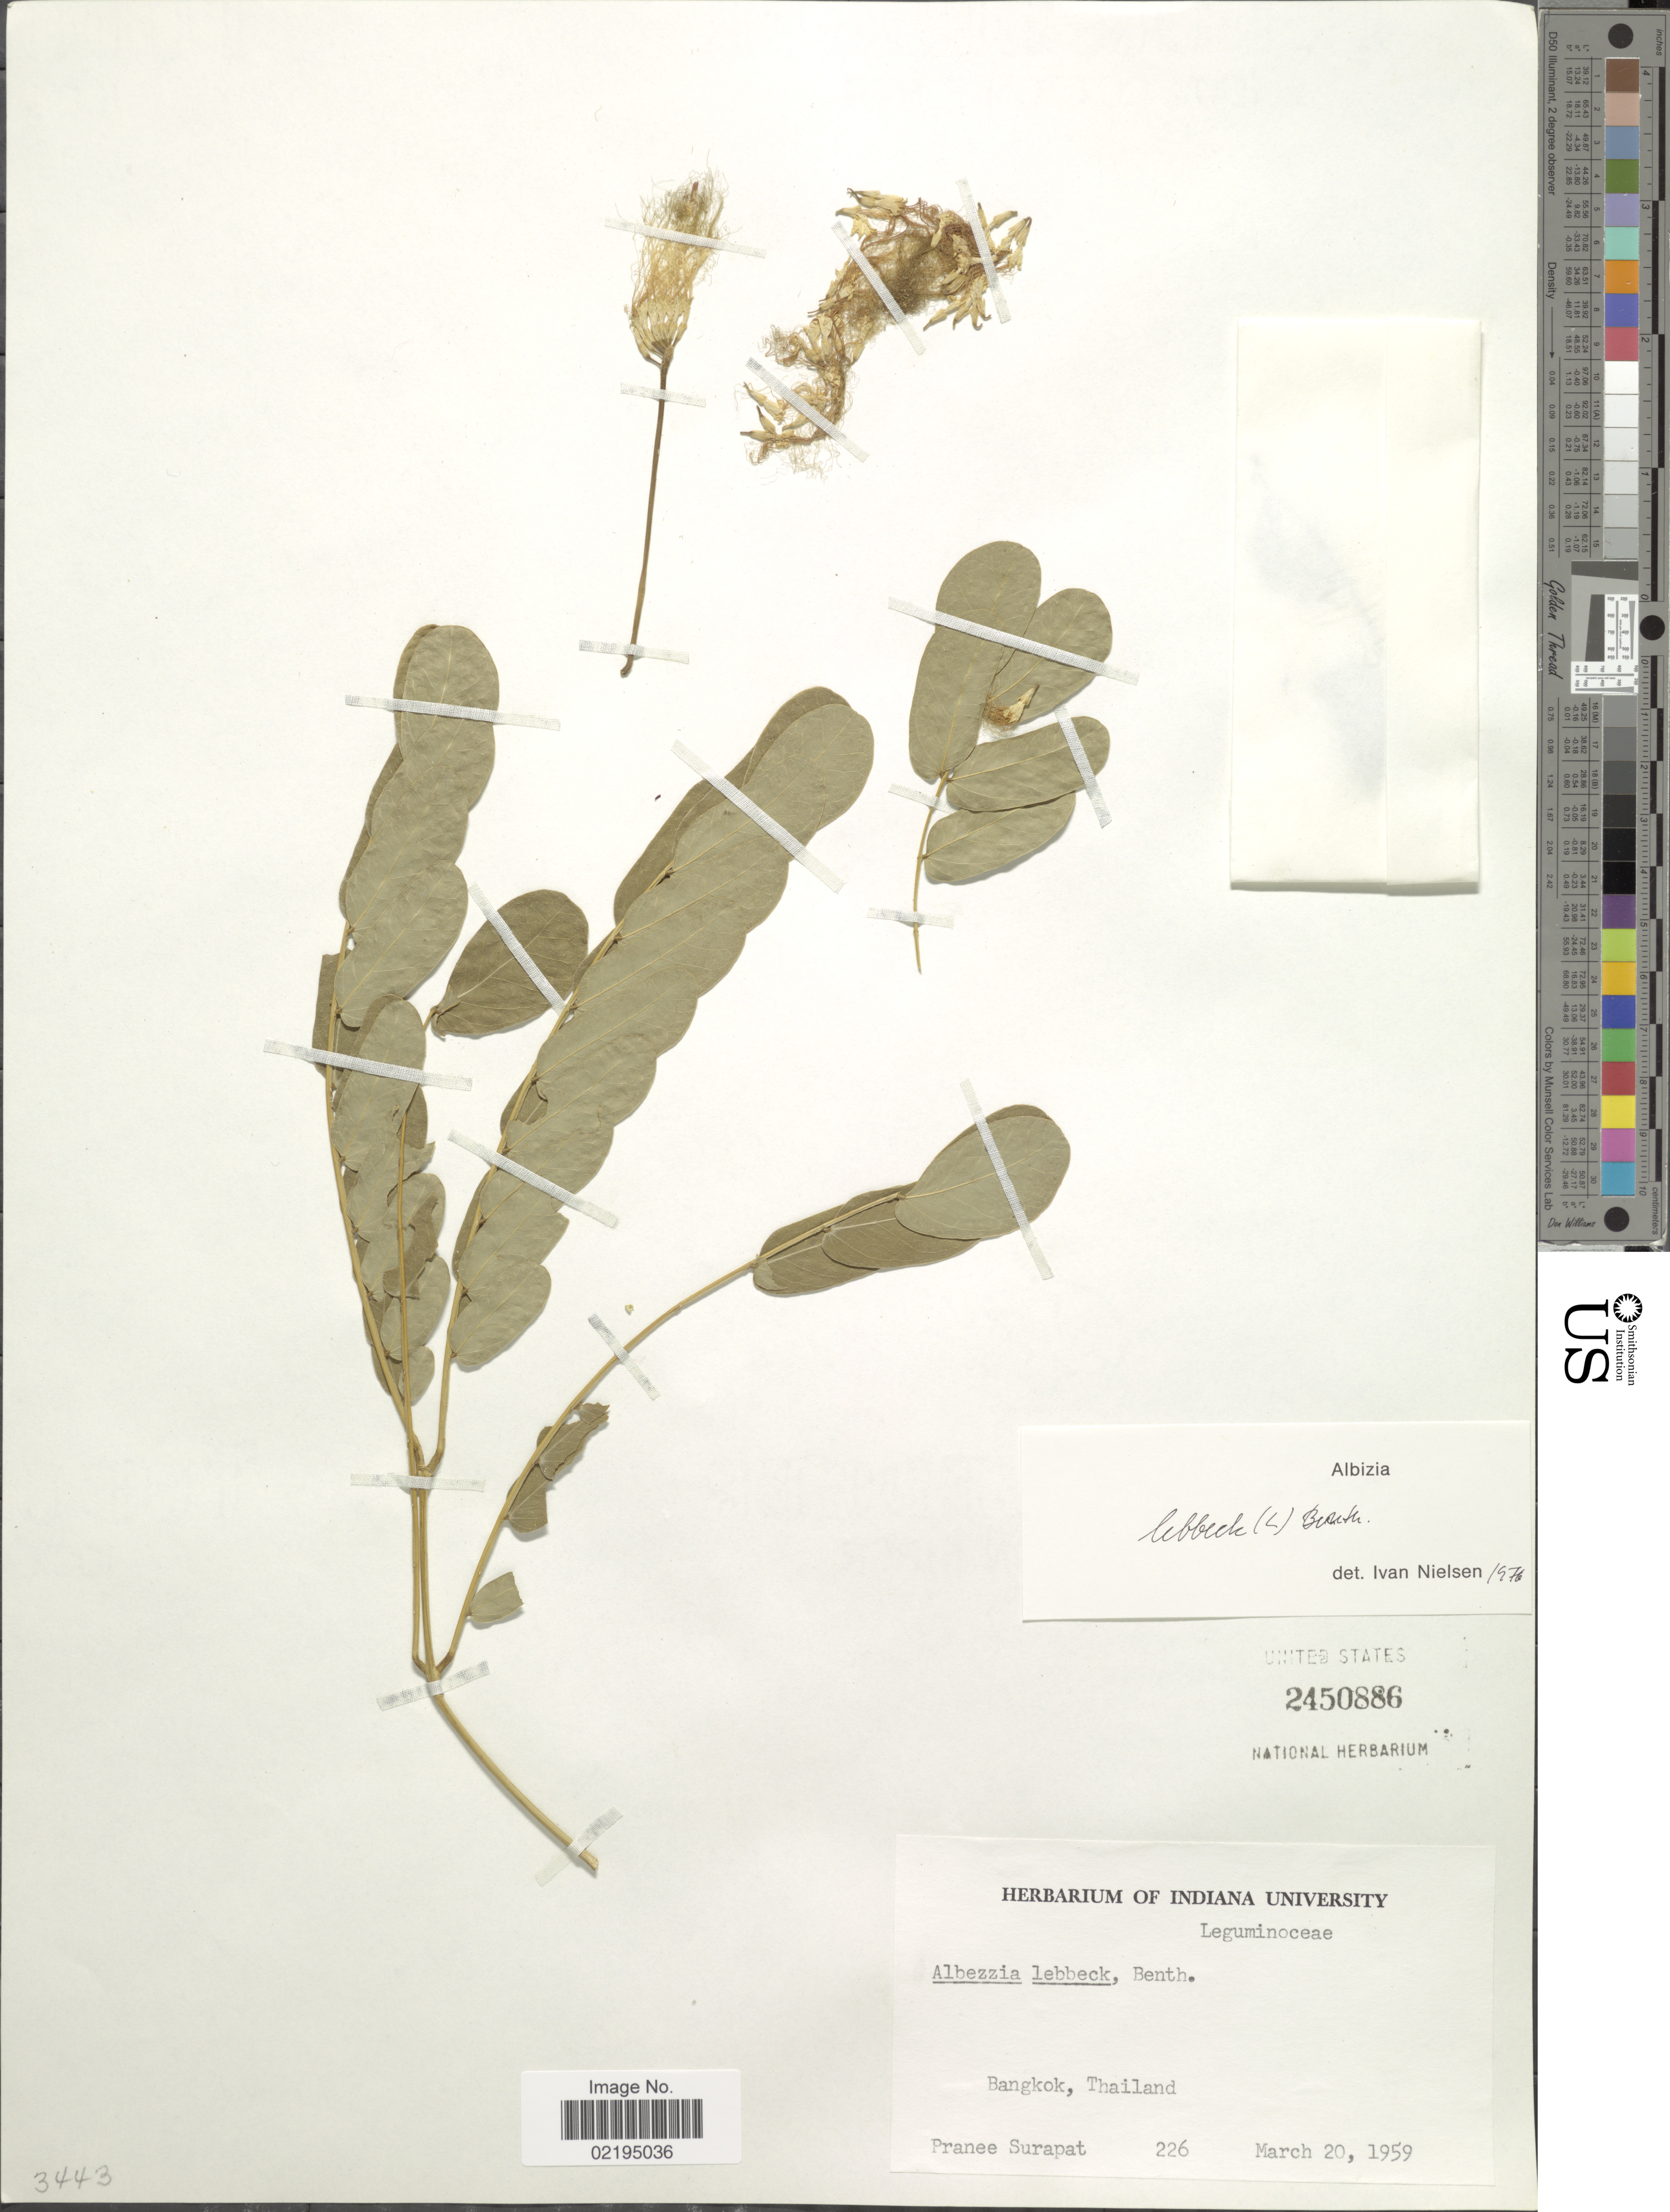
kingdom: Plantae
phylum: Tracheophyta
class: Magnoliopsida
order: Fabales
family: Fabaceae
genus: Albizia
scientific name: Albizia lebbeck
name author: (L.) Benth.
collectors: P. Surapat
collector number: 226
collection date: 1959-03-20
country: Thailand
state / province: Bangkok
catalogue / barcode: US 2450886